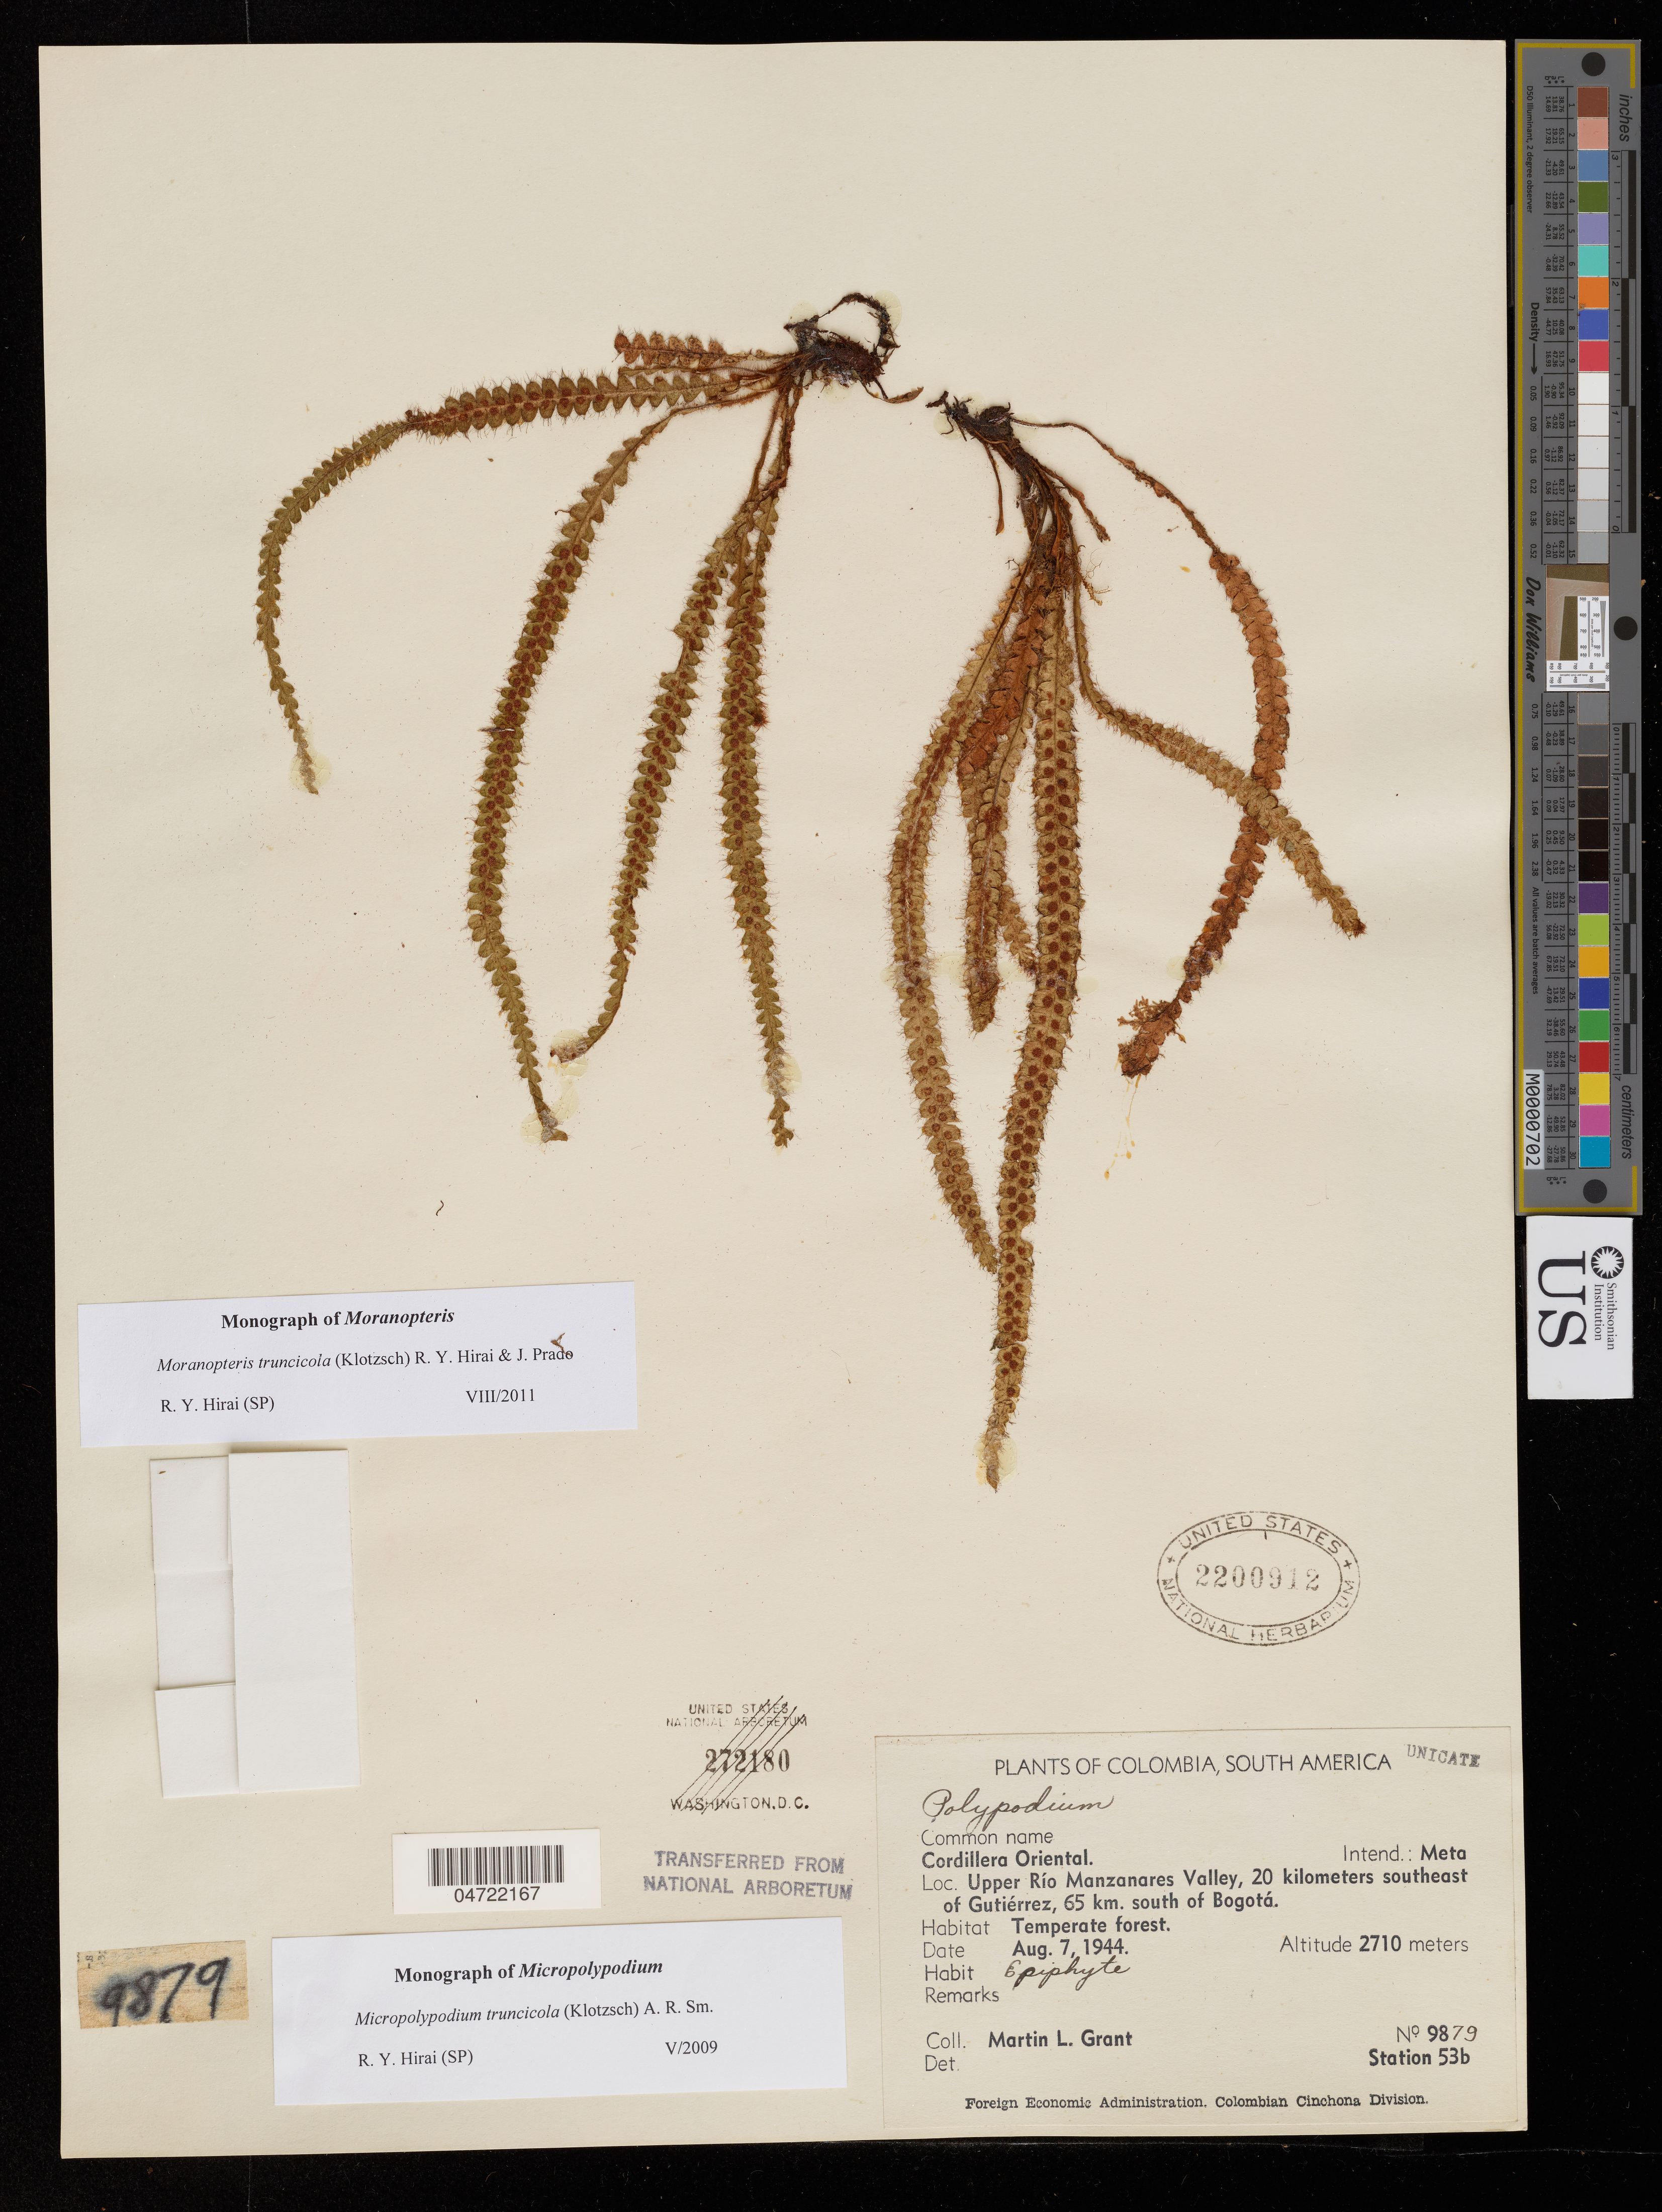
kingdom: Plantae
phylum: Tracheophyta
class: Polypodiopsida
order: Polypodiales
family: Polypodiaceae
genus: Moranopteris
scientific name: Moranopteris truncicola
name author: (Klotzsch) R. Y. Hirai & J. Prado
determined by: Hirai, R. Y., (SP)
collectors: M. L. Grant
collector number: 9879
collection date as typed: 07 Aug 1944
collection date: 1944-08-07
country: Colombia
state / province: Cundinamarca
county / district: Gutiérrez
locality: Rio Manzanares, 20 km SE de Gutierrez, 65 km de Bogotá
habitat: Temperate forest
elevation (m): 2710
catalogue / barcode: US 2200912